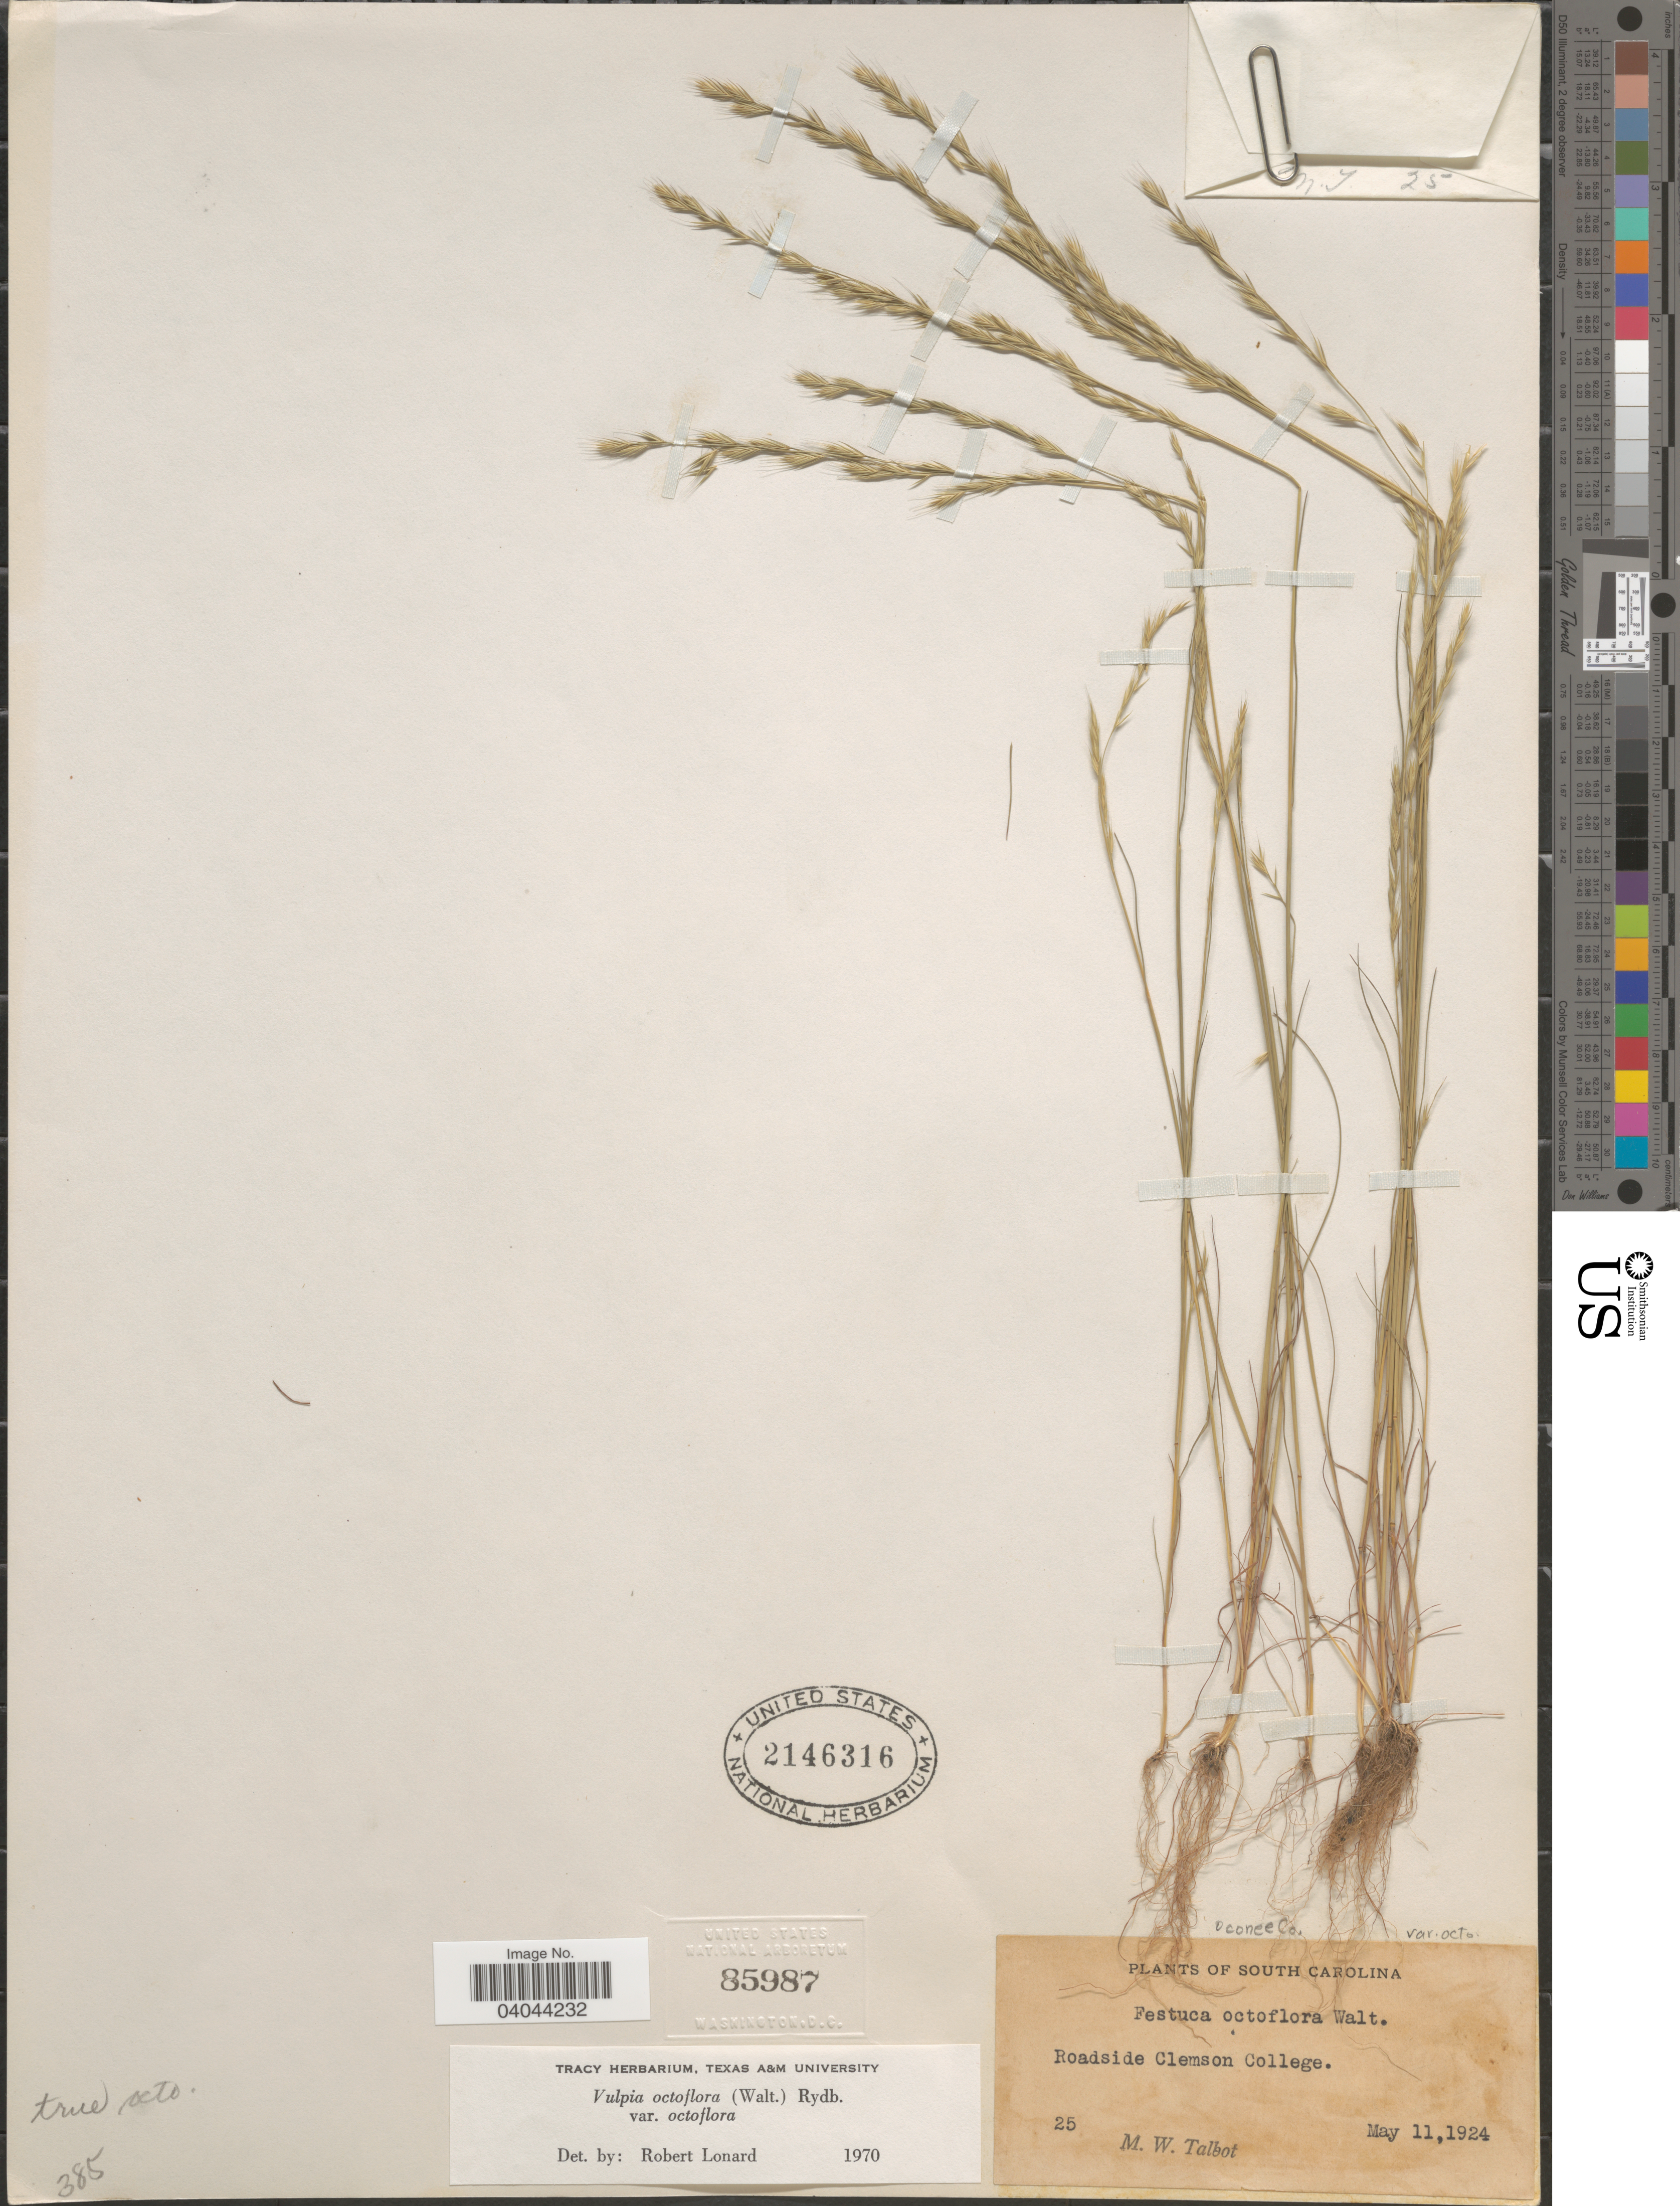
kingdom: Plantae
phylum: Tracheophyta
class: Liliopsida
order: Poales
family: Poaceae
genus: Festuca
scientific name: Festuca octoflora var. octoflora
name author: Walter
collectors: M. Talbot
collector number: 25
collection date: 1924-05-11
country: United States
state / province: South Carolina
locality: Oconee Co. Roadside Clemson College.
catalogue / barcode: US 2146316